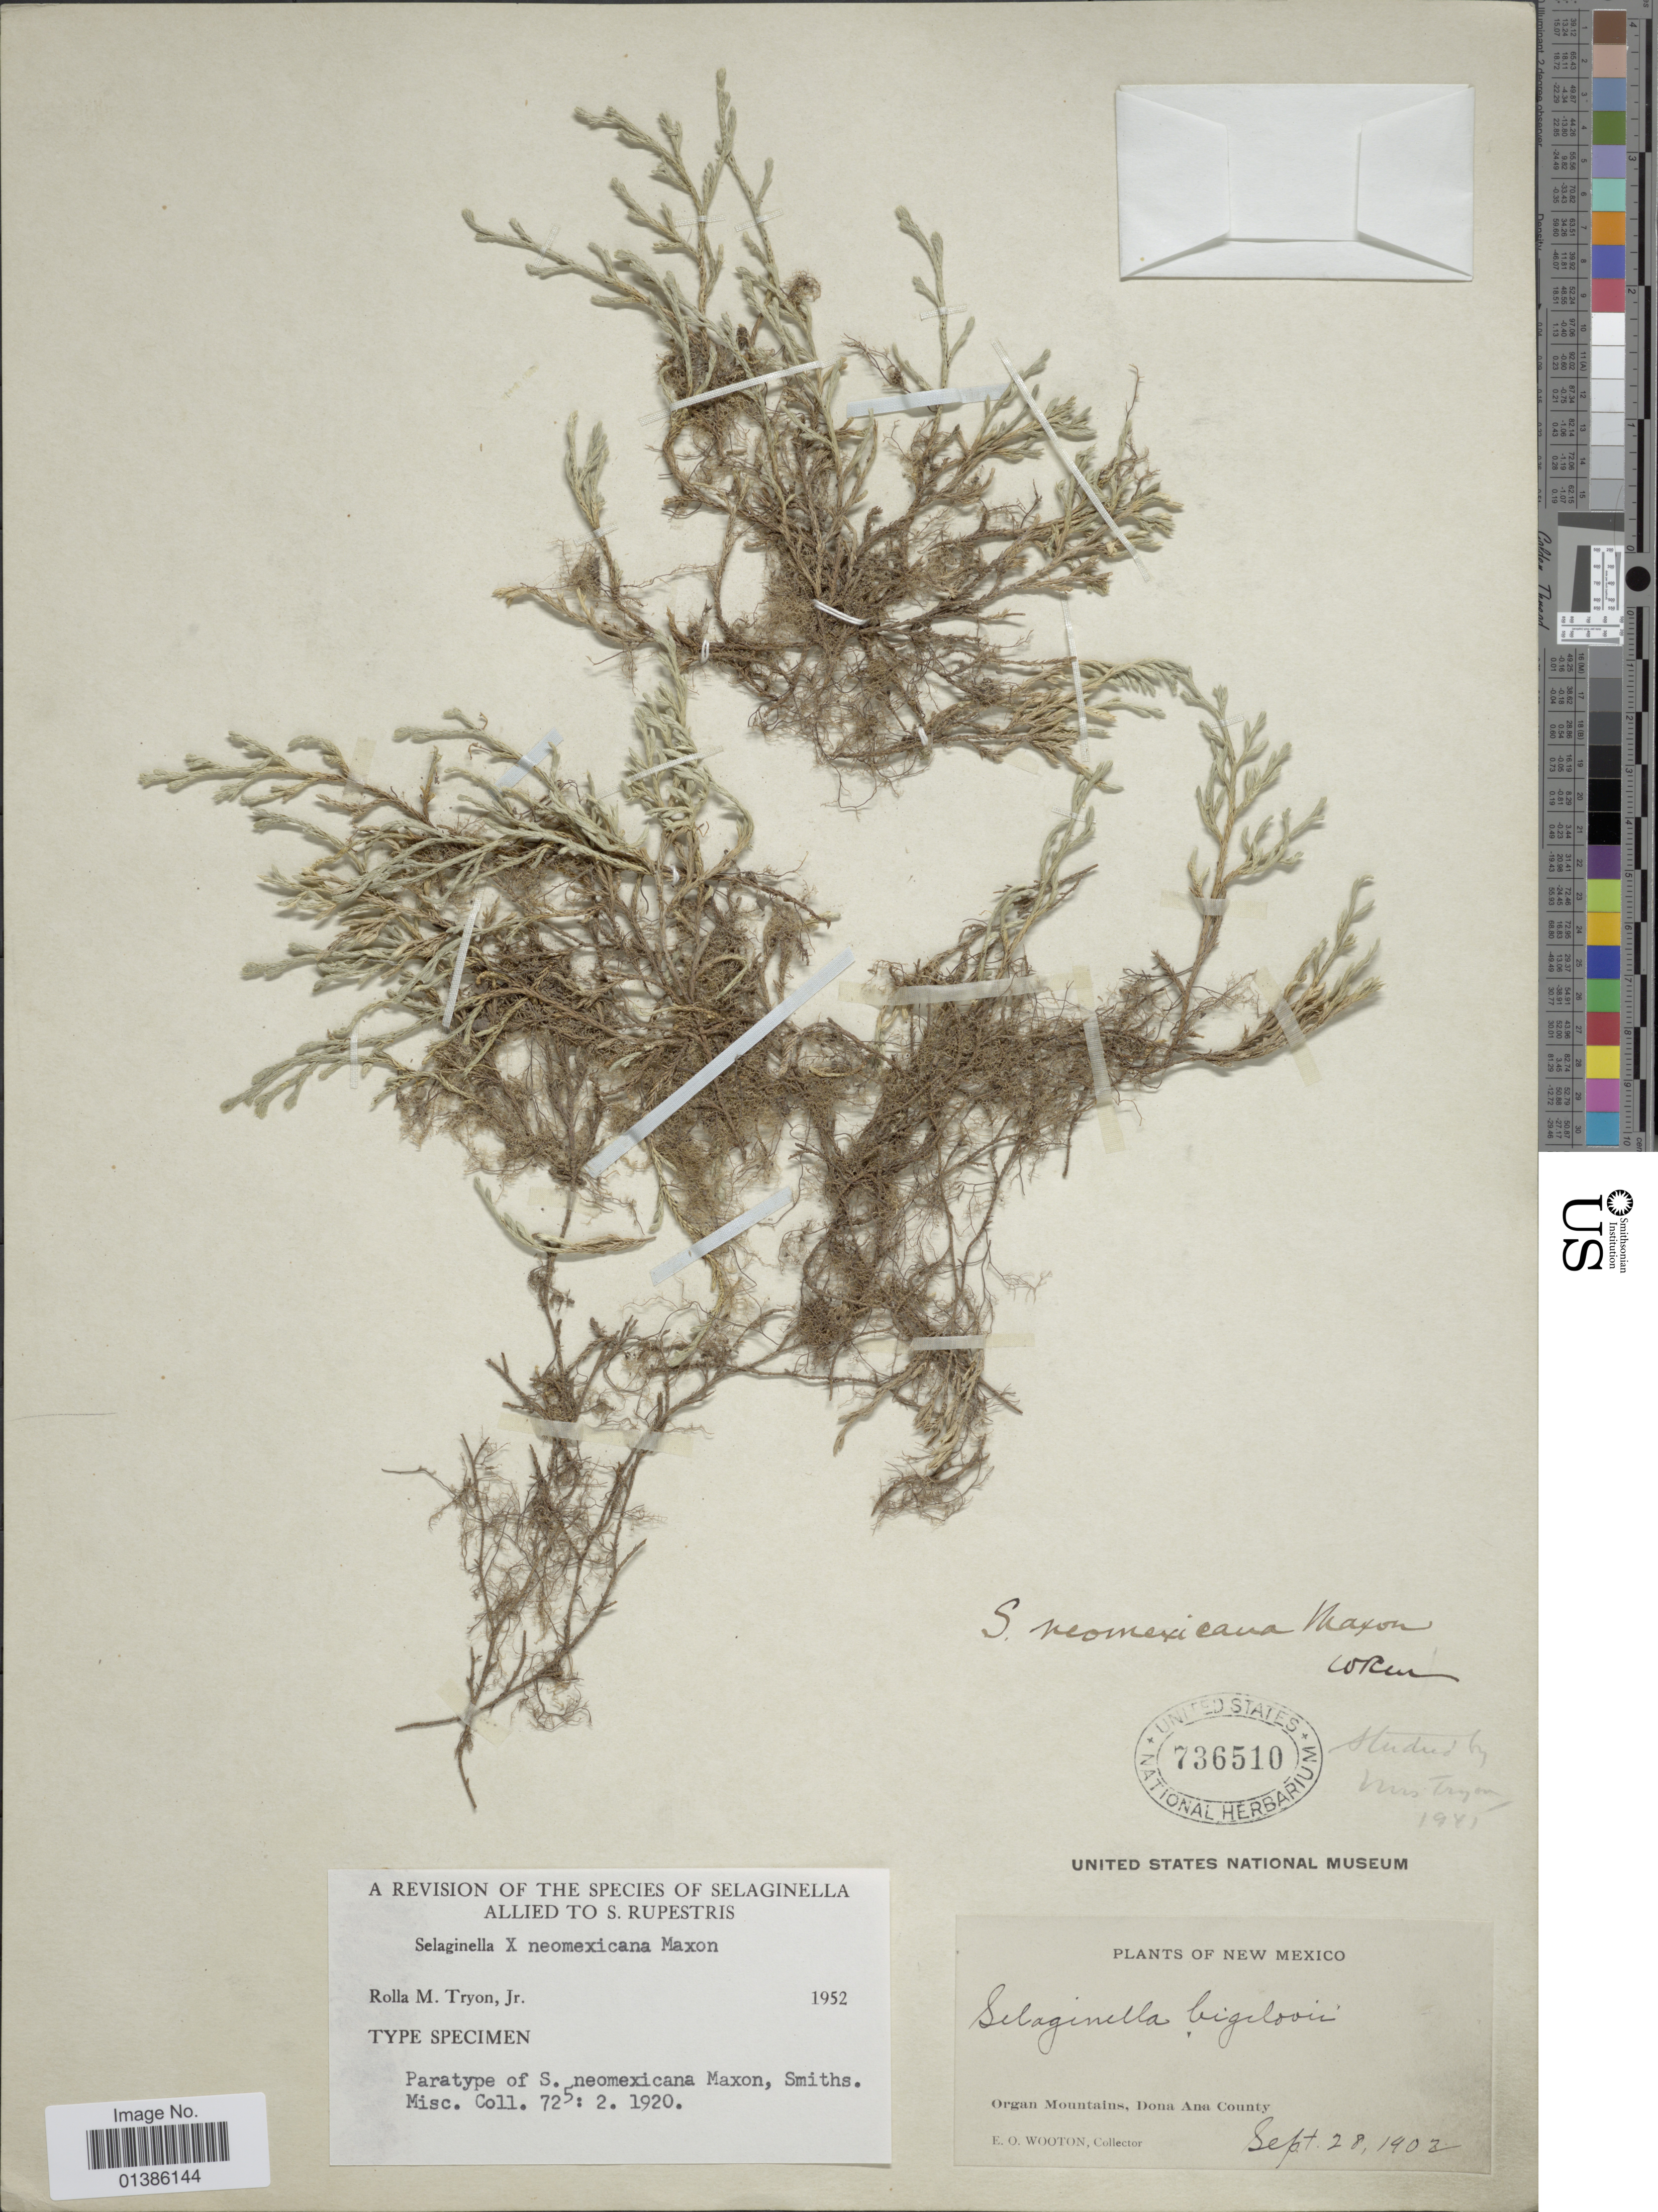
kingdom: Plantae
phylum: Tracheophyta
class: Lycopodiopsida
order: Selaginellales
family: Selaginellaceae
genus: Selaginella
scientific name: Selaginella x neomexicana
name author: Maxon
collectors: E. O. Wooton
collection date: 1902-09-28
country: United States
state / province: New Mexico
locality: Organ Mountains, Dona Ana County.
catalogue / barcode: US 736510